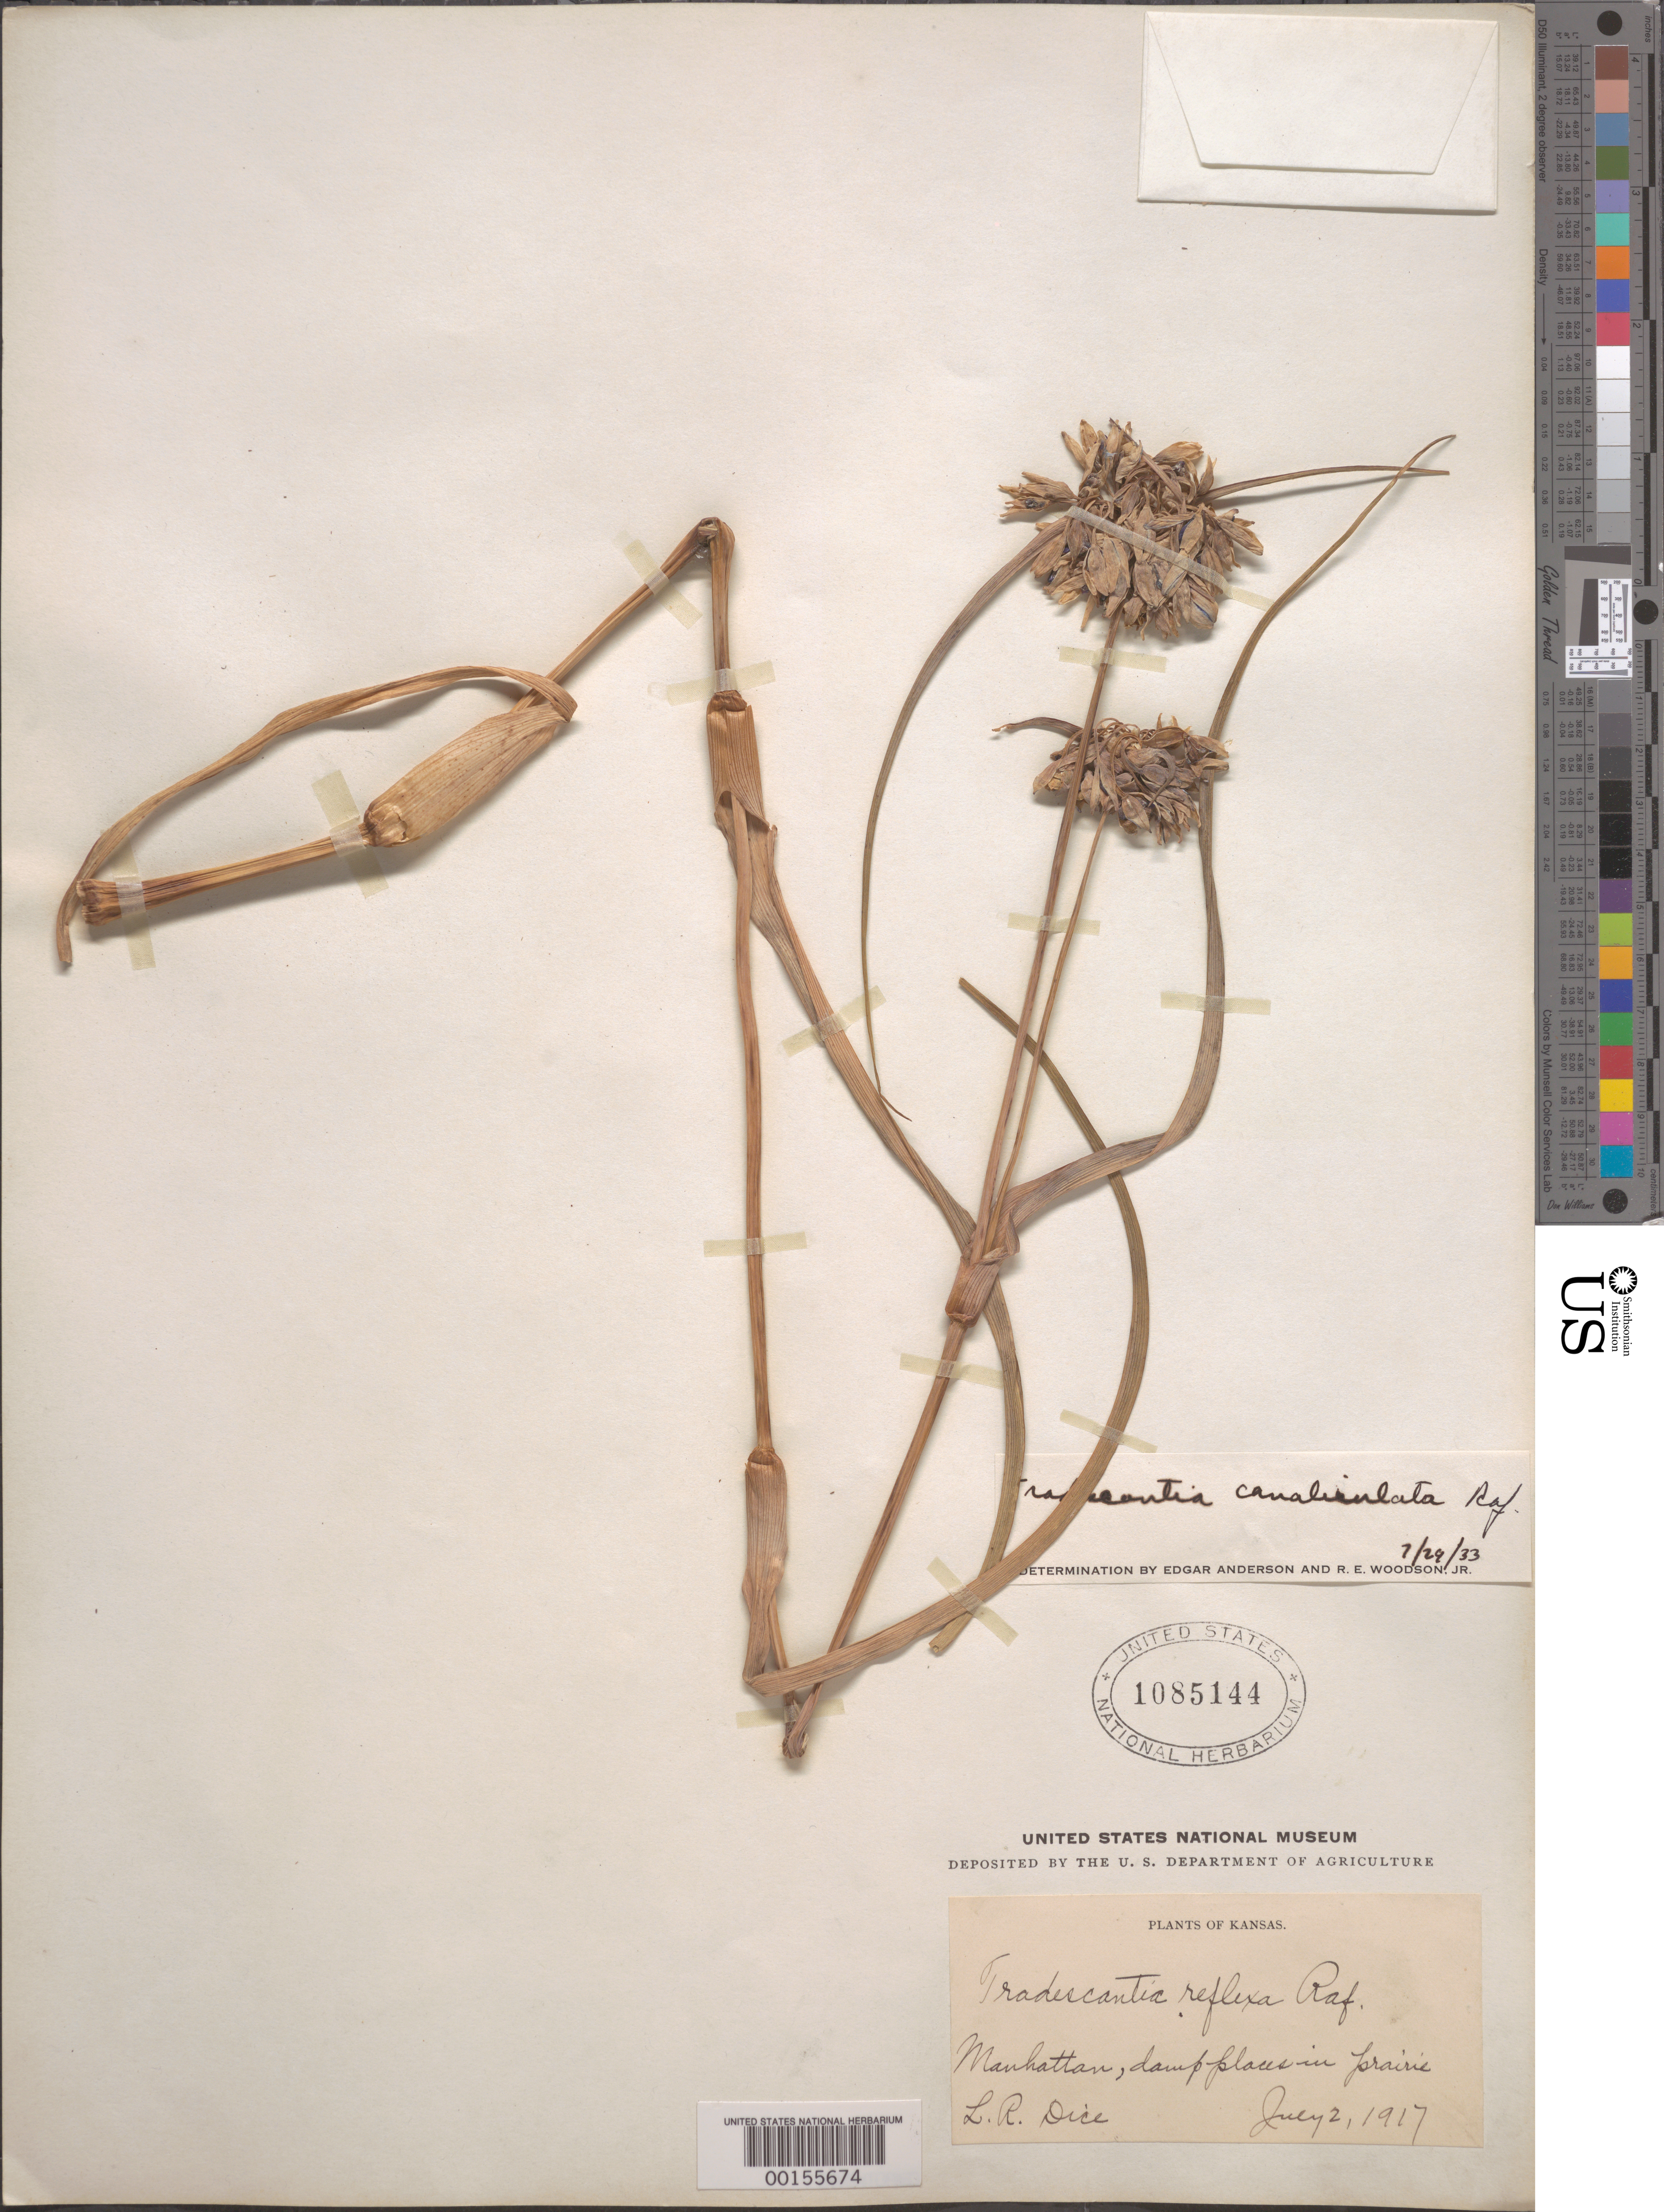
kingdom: Plantae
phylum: Tracheophyta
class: Liliopsida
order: Commelinales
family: Commelinaceae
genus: Tradescantia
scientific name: Tradescantia ohiensis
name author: Raf.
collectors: L. Dice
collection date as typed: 02 Jul 1917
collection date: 1917-07-02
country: United States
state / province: Kansas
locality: Manhattan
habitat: Damp spot in prairie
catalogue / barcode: US 1085144